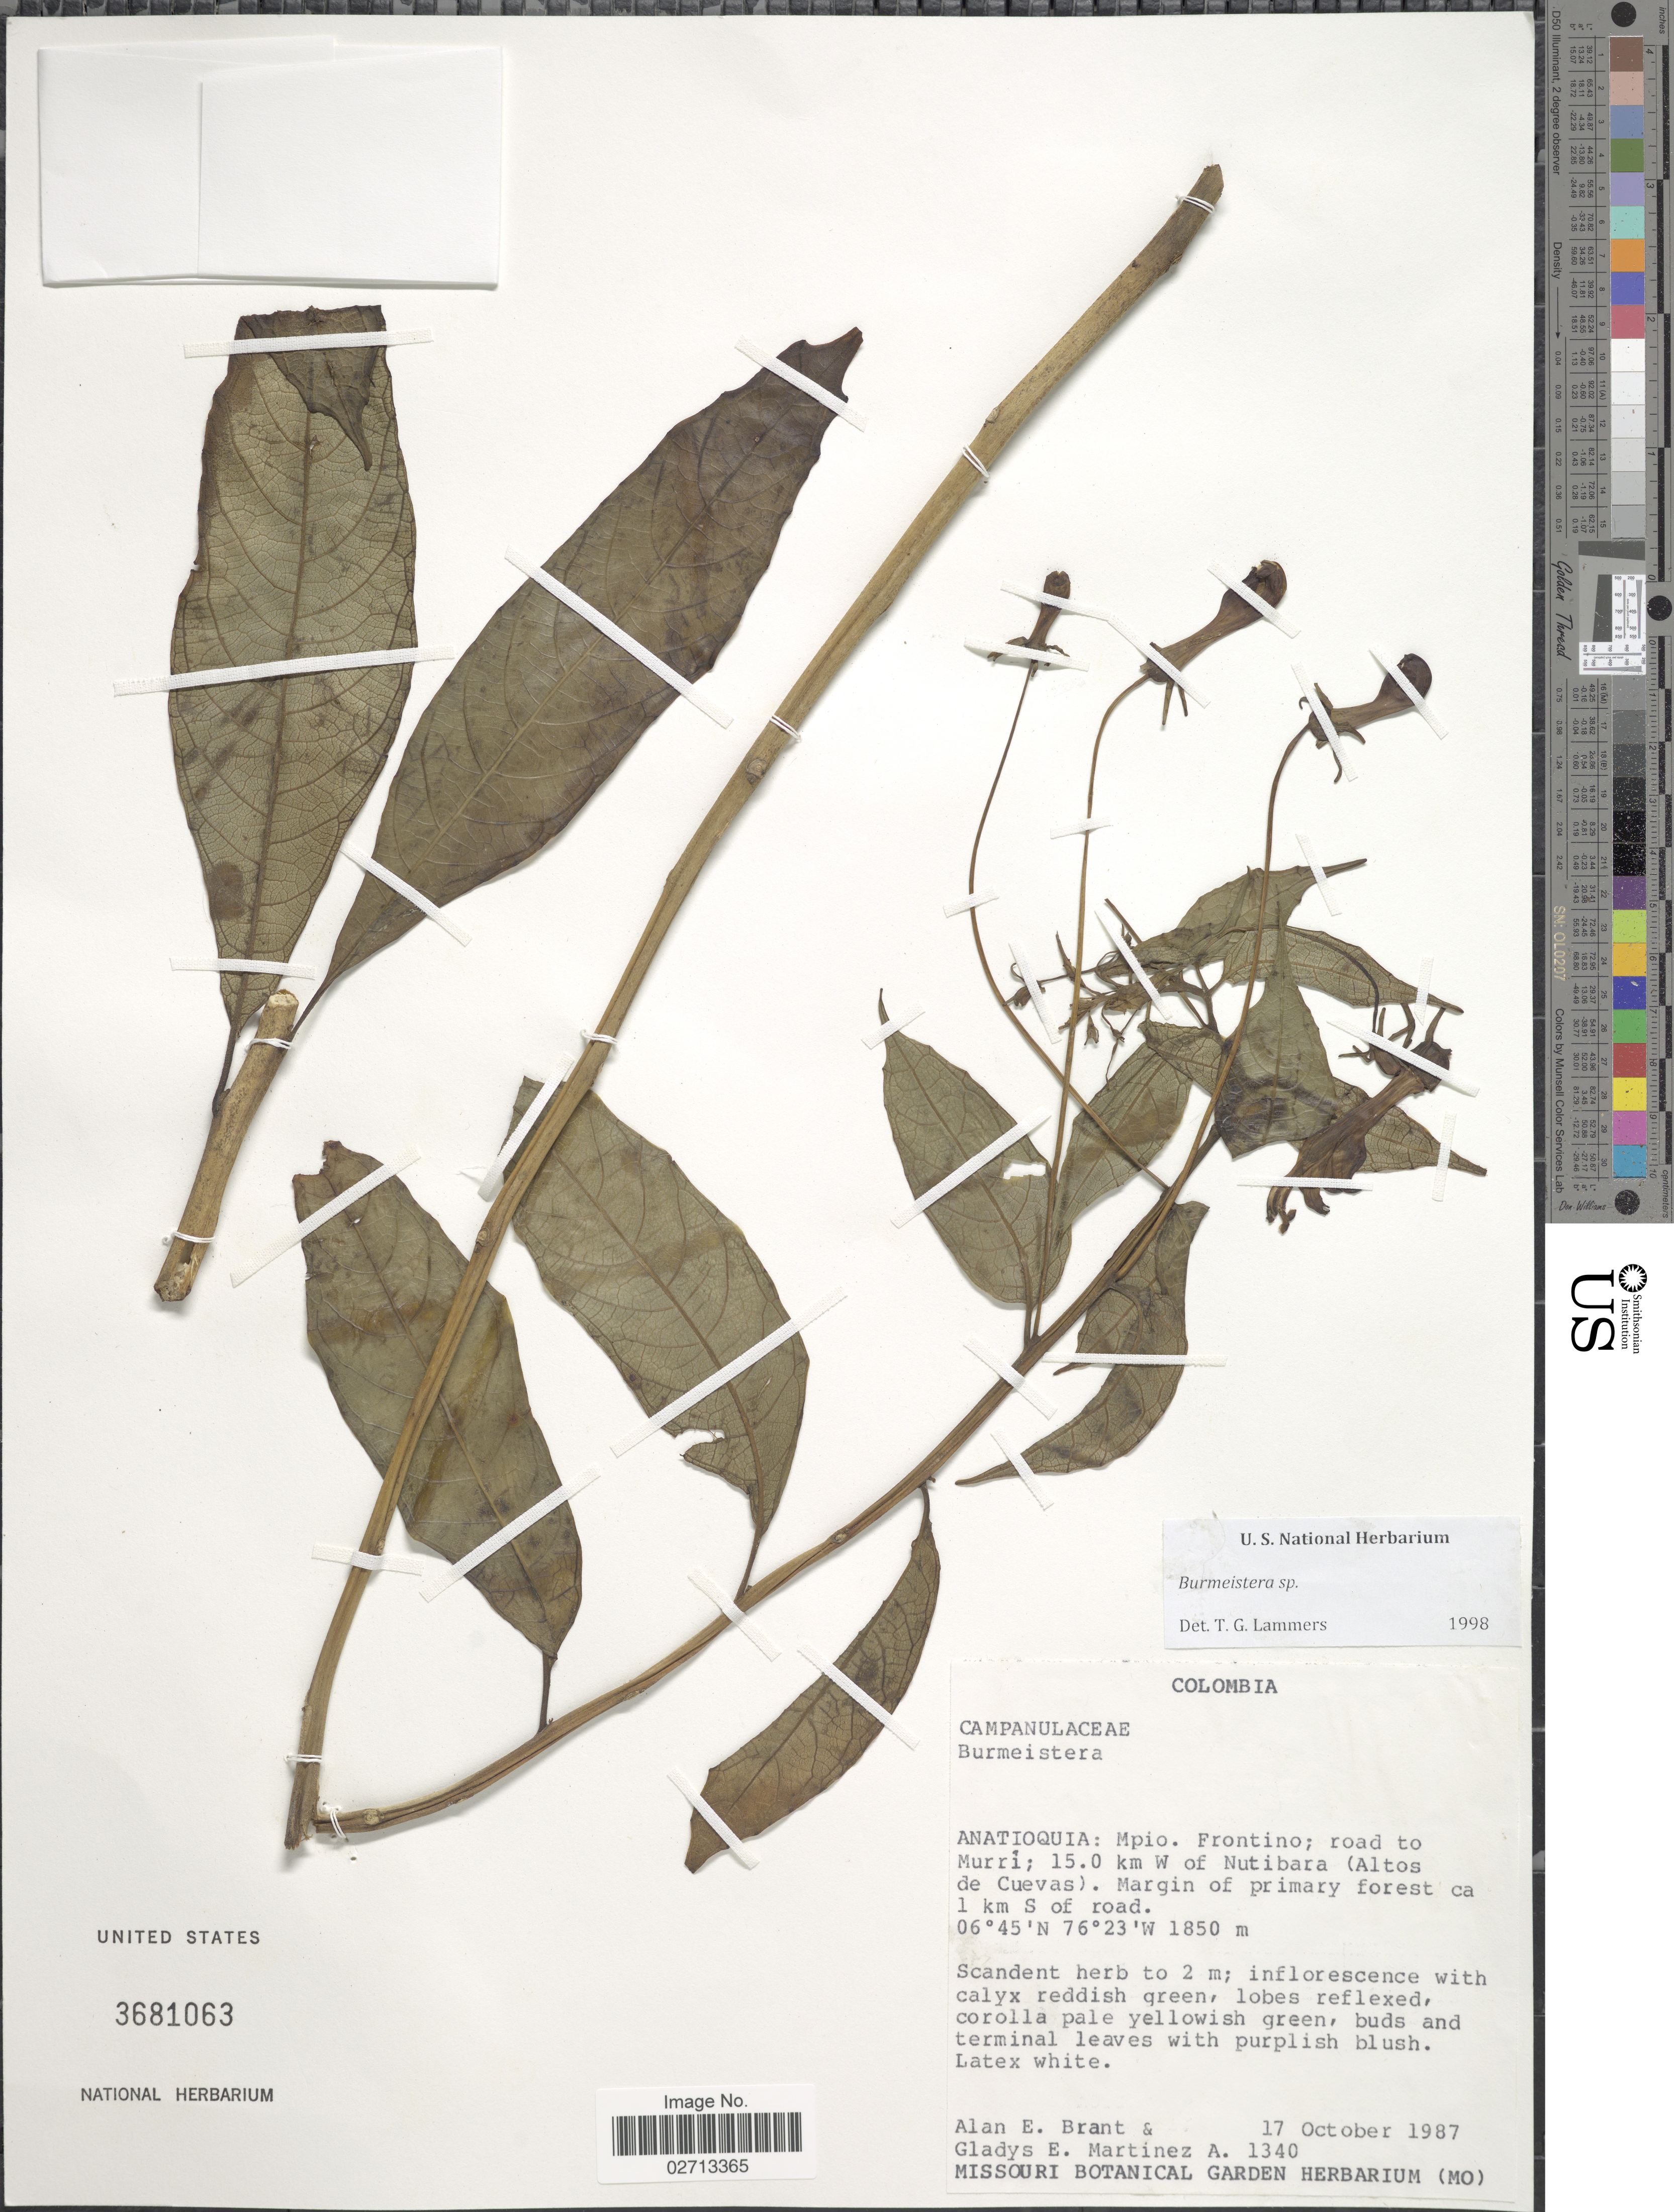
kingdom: Plantae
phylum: Tracheophyta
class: Magnoliopsida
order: Asterales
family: Campanulaceae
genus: Burmeistera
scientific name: Burmeistera sp.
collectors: A. Brant & G. Martfnez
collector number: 1340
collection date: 1987-10-17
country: Colombia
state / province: Antioquia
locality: Mpio. Frontino; road to Murrí; 15.0 km W of Nutibara (Altos de Cuevas). Margin of primary forest ca 1 km S of road.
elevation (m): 1850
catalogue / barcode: US 3681063